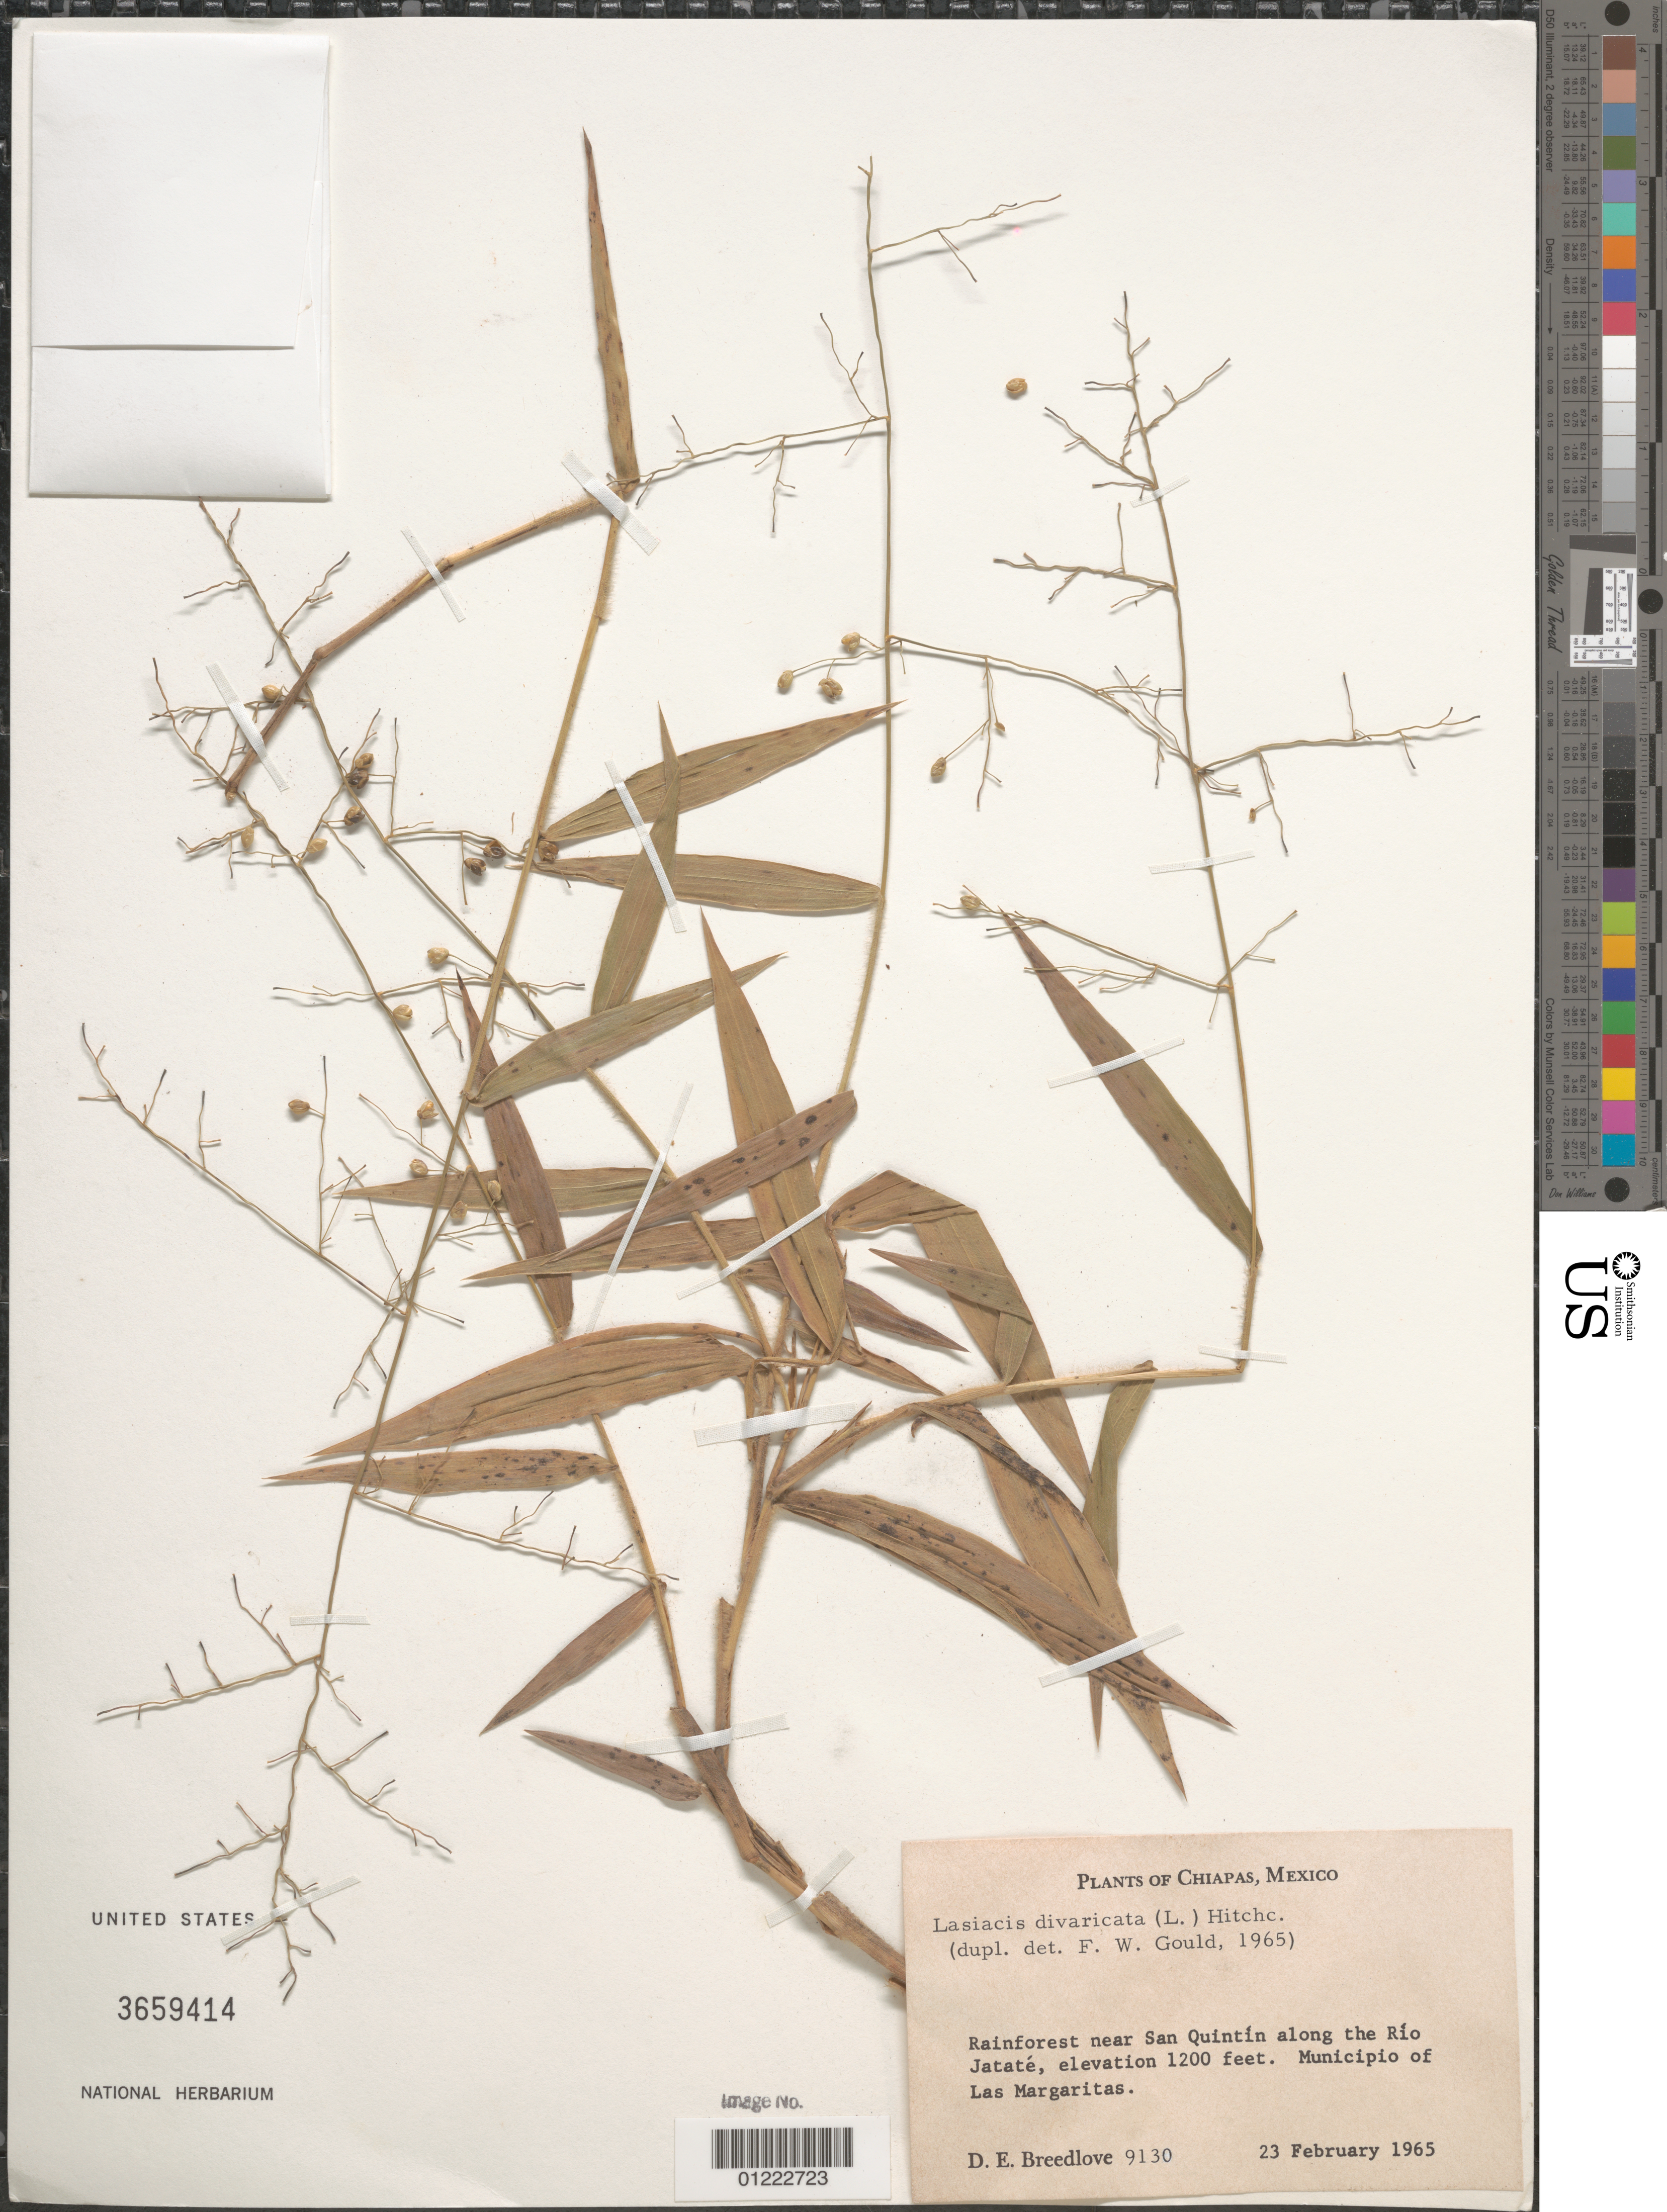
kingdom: Plantae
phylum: Tracheophyta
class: Liliopsida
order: Poales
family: Poaceae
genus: Lasiacis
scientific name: Lasiacis divaricata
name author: (L.) Hitchc.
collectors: D. E. Breedlove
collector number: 9130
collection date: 1965-02-23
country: Mexico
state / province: Chiapas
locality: Rainforest near San Quintín along the Rio Jataté, Municipio of Las Margaritas.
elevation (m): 366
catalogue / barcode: US 3659414